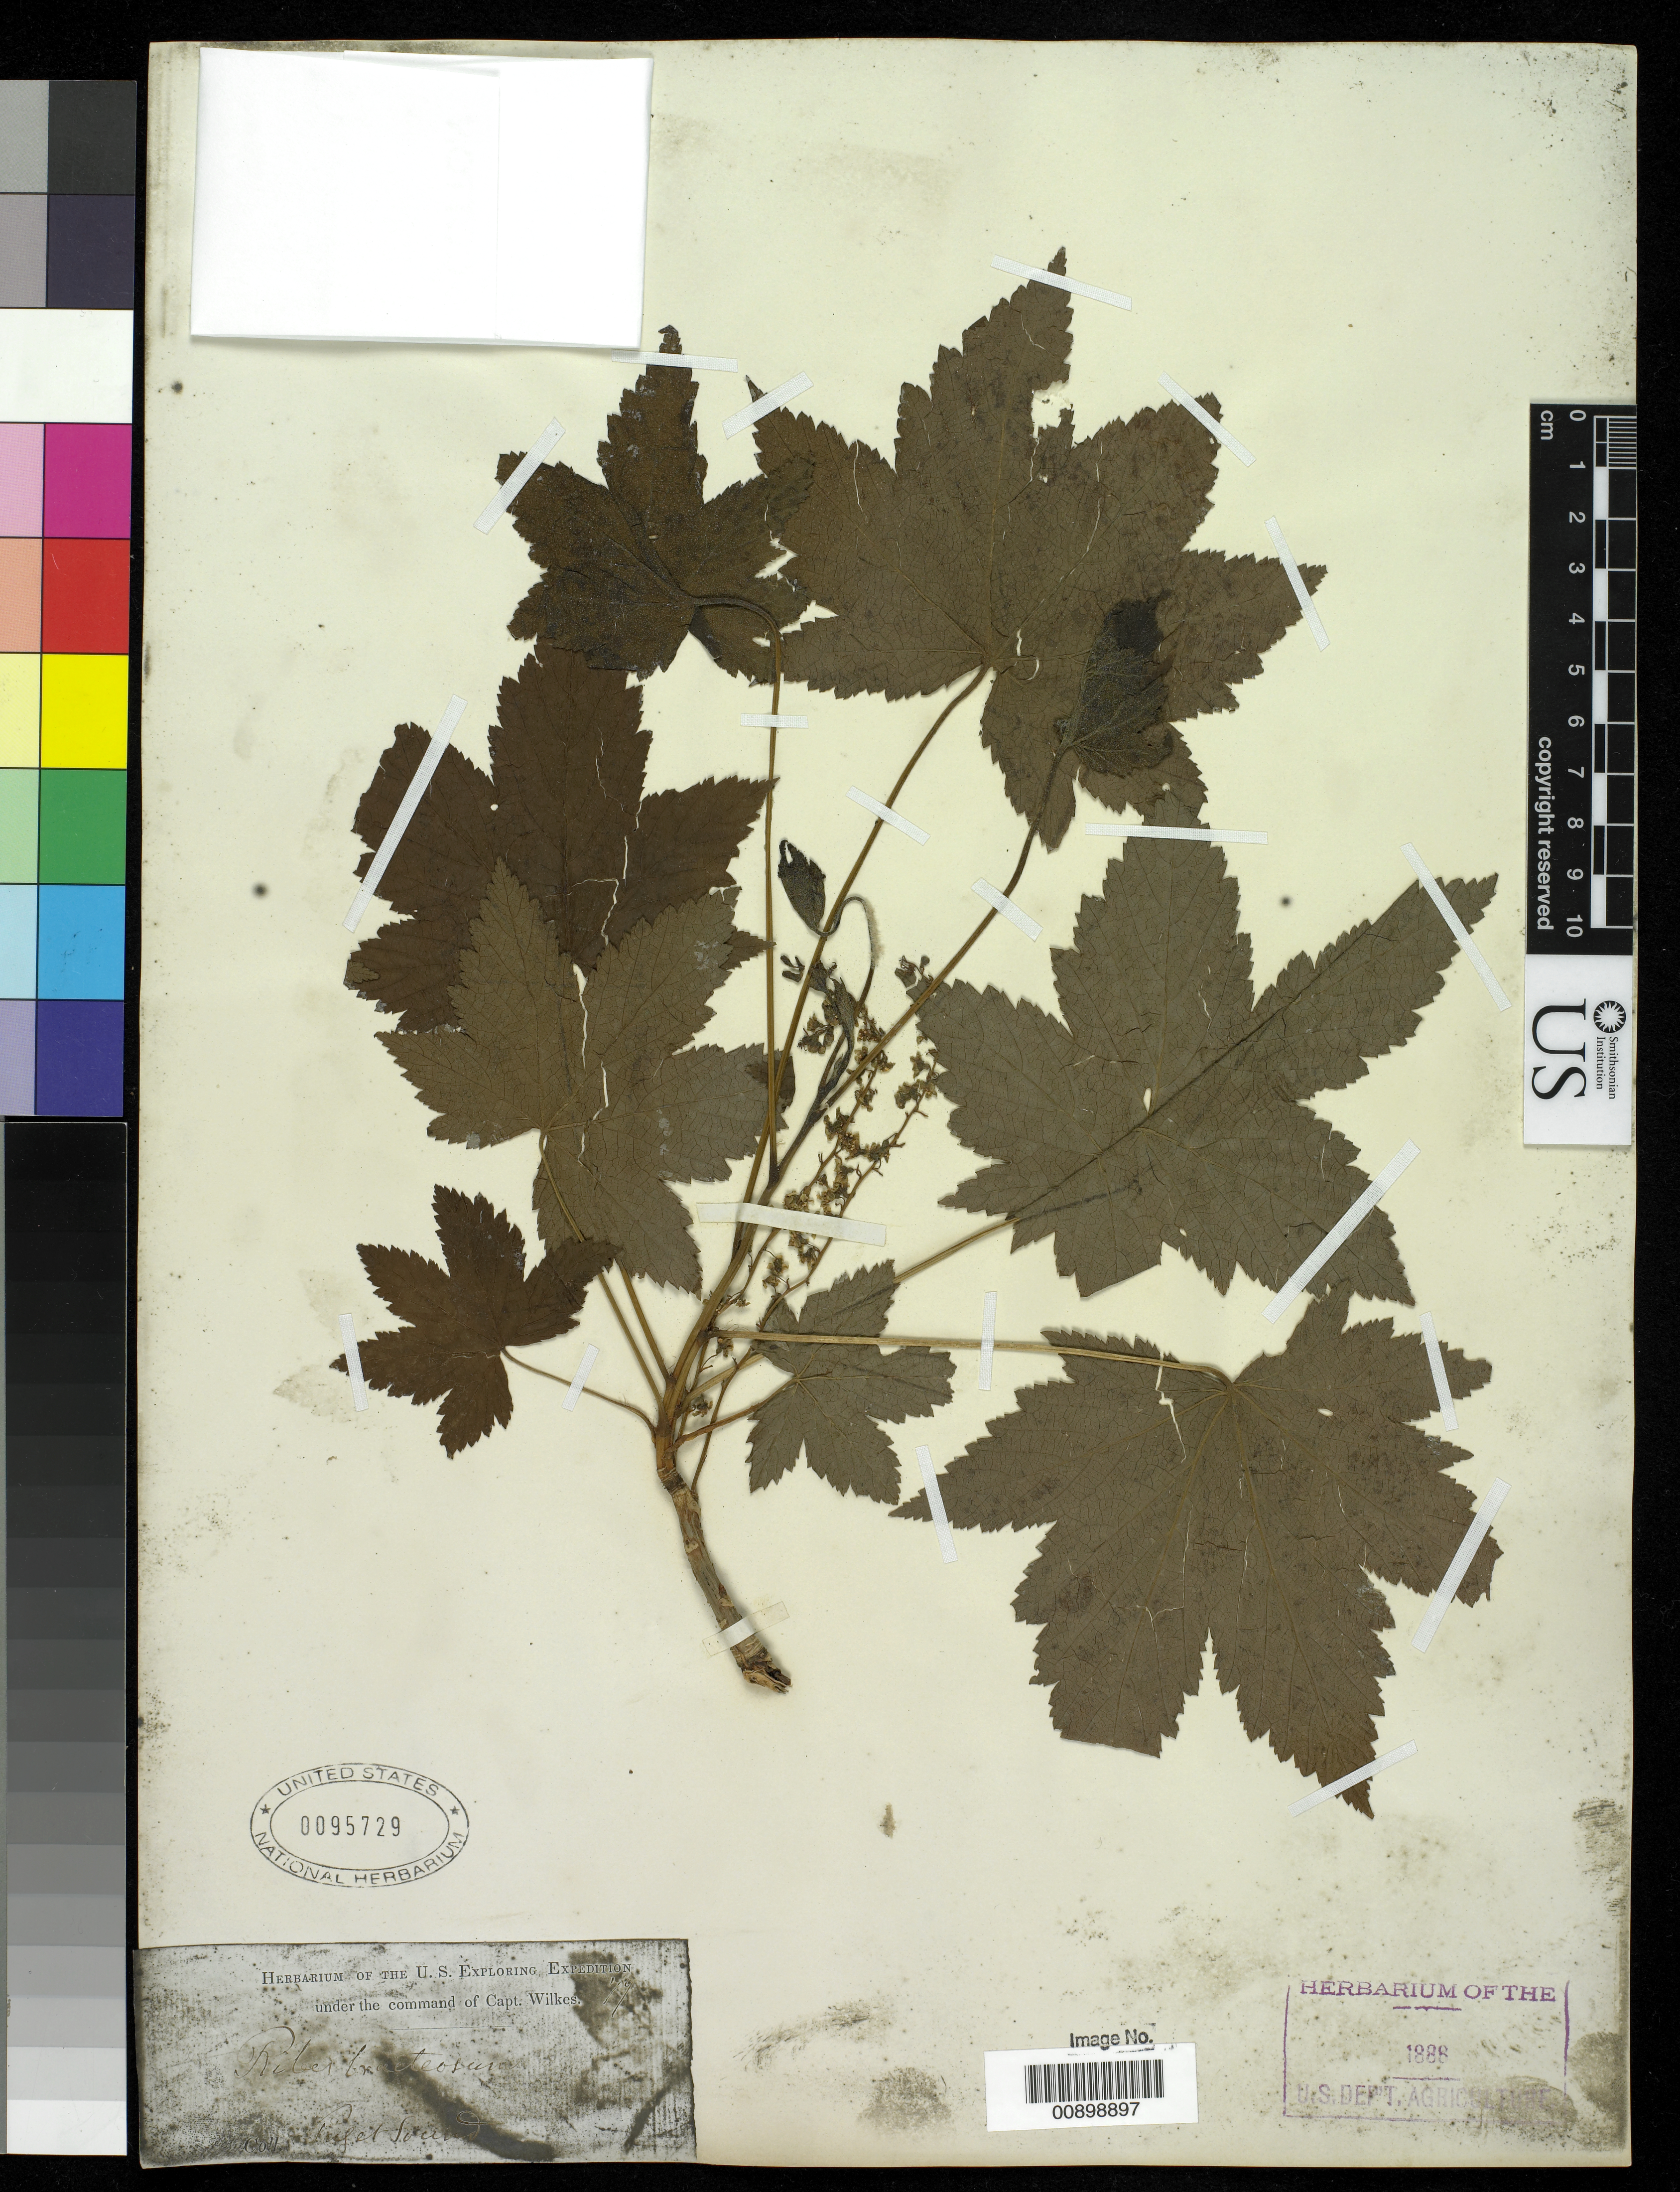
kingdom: Plantae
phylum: Tracheophyta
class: Magnoliopsida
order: Saxifragales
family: Grossulariaceae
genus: Ribes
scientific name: Ribes bracteosum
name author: Douglas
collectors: Wilkes Explor. Exped.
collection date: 1838/1842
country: United States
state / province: Washington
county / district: King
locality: Puget Sound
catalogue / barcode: US 95729